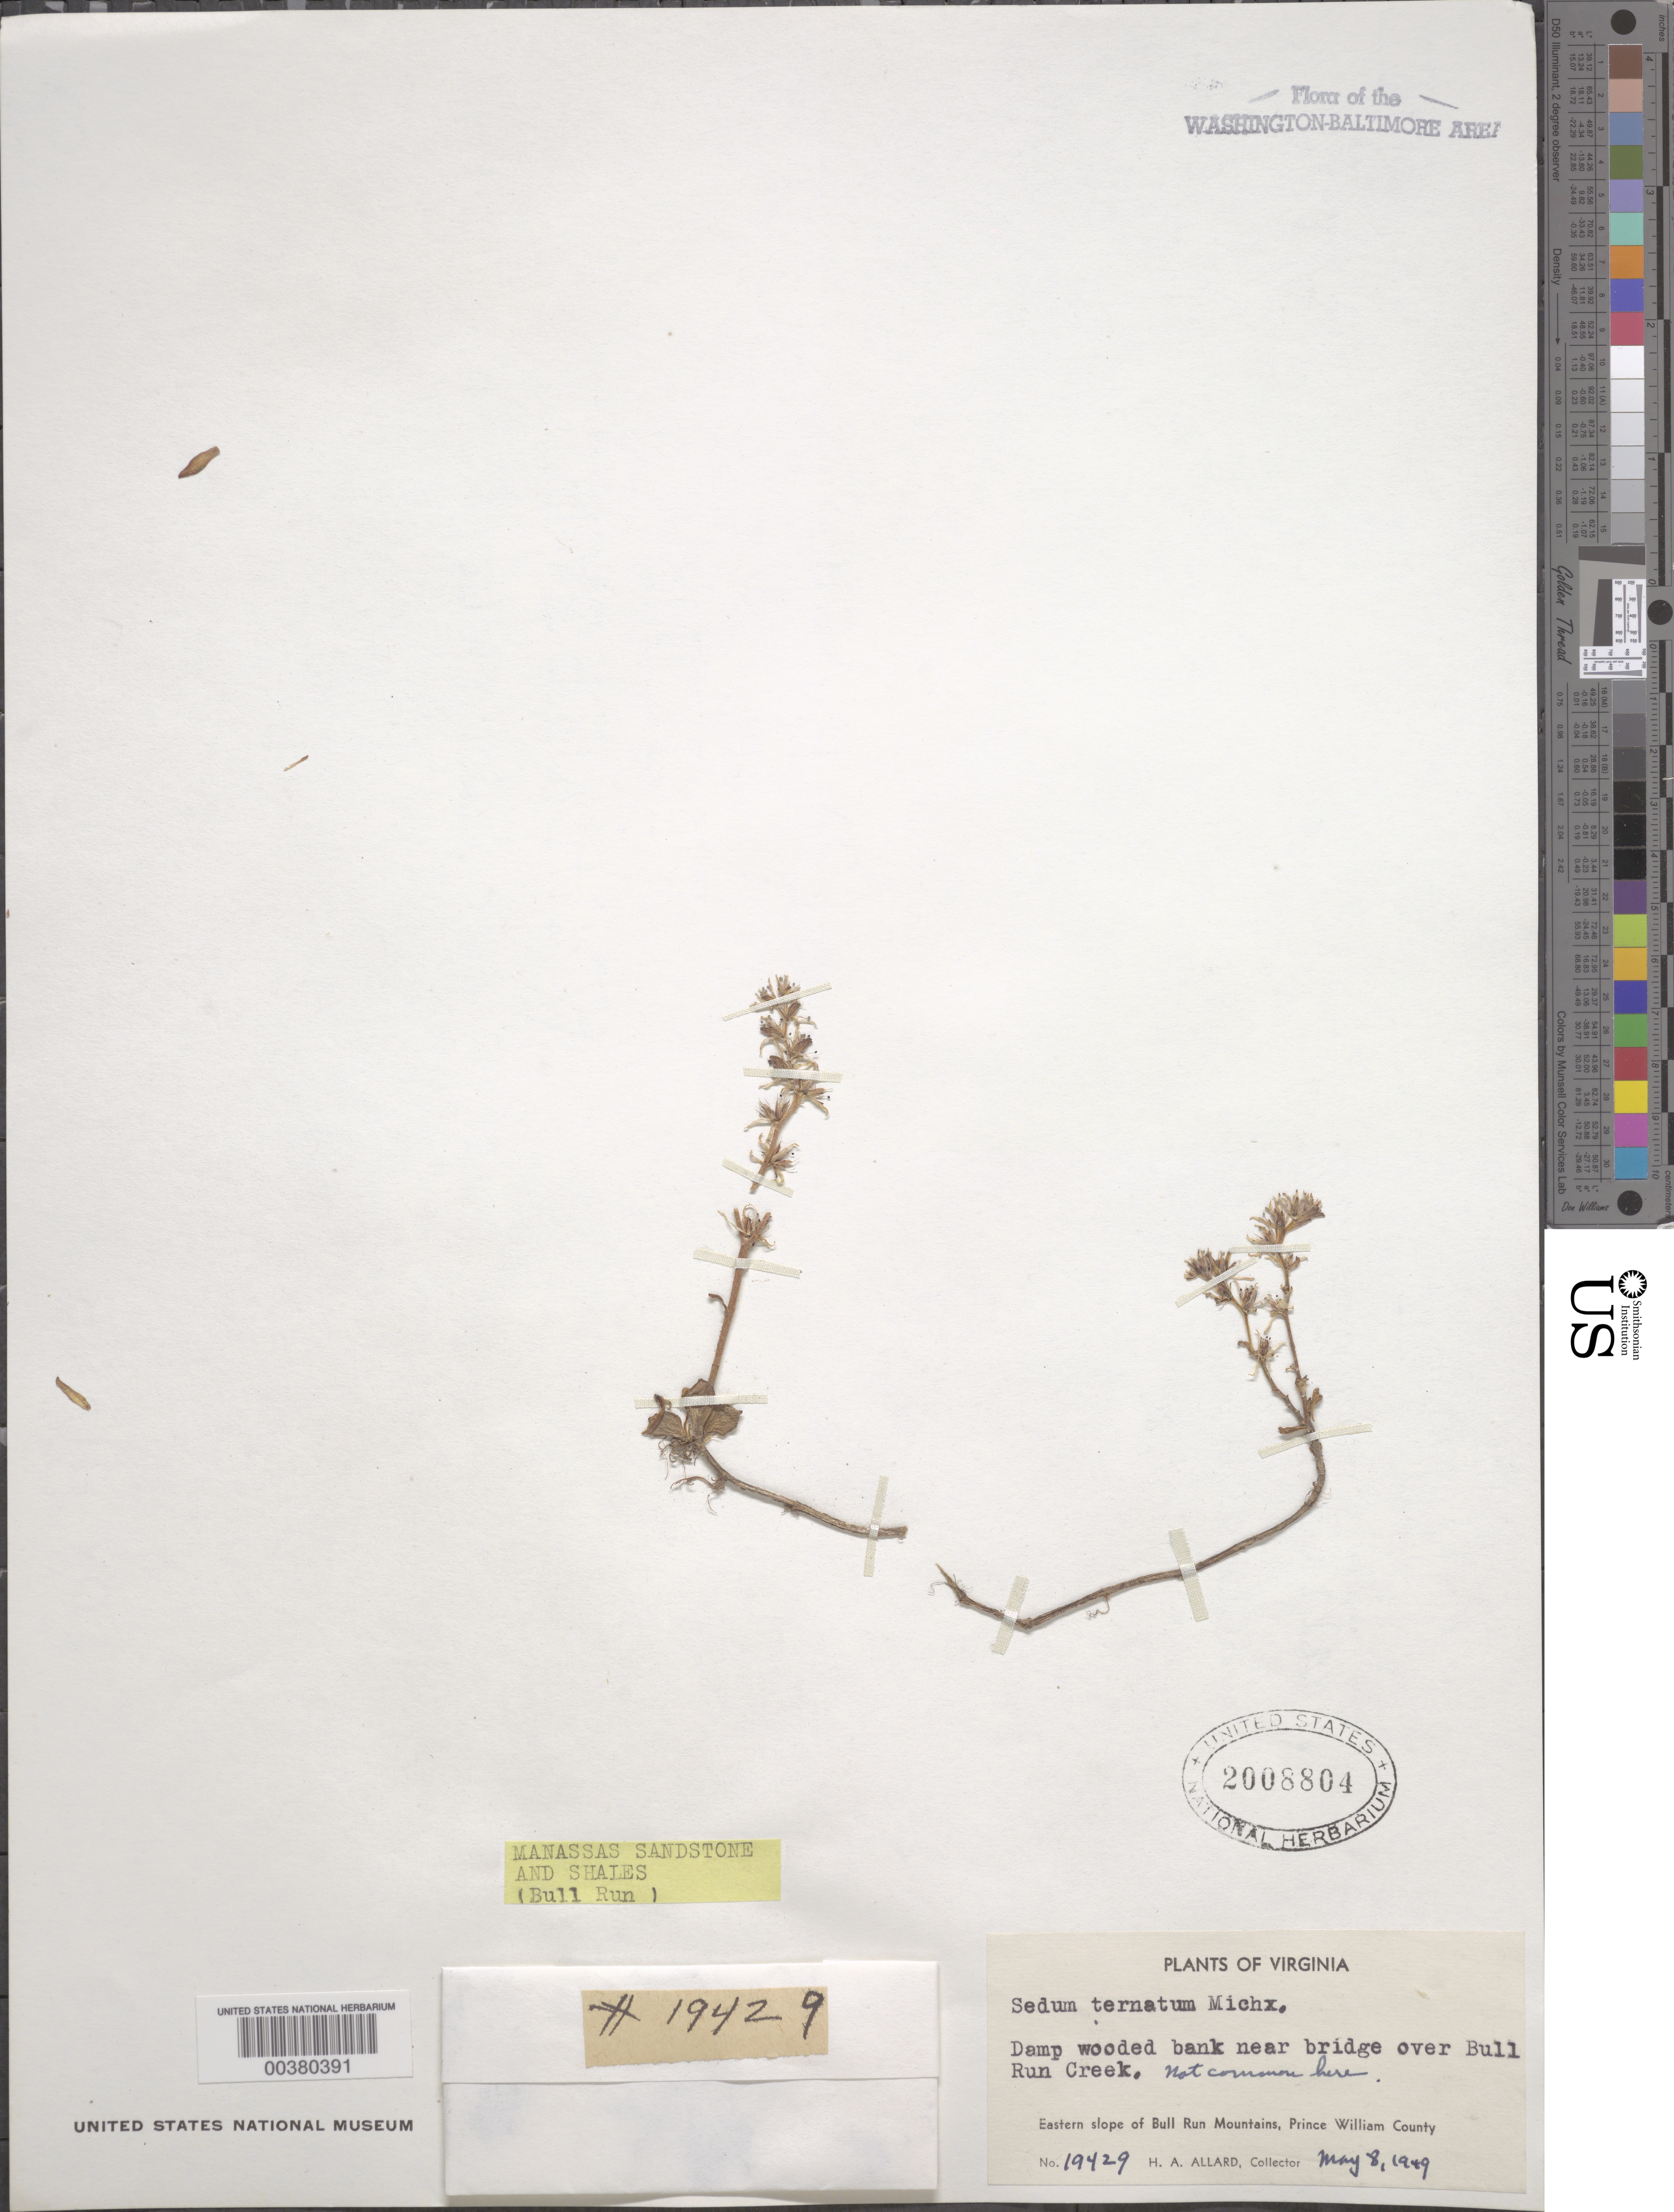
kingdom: Plantae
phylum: Tracheophyta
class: Magnoliopsida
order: Saxifragales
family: Crassulaceae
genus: Sedum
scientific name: Sedum ternatum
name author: Michx.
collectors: H. A. Allard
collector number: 19429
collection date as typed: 08 May 1949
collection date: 1949-05-08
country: United States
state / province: Virginia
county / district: Prince William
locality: Bull Run Creek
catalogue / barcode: US 2008804